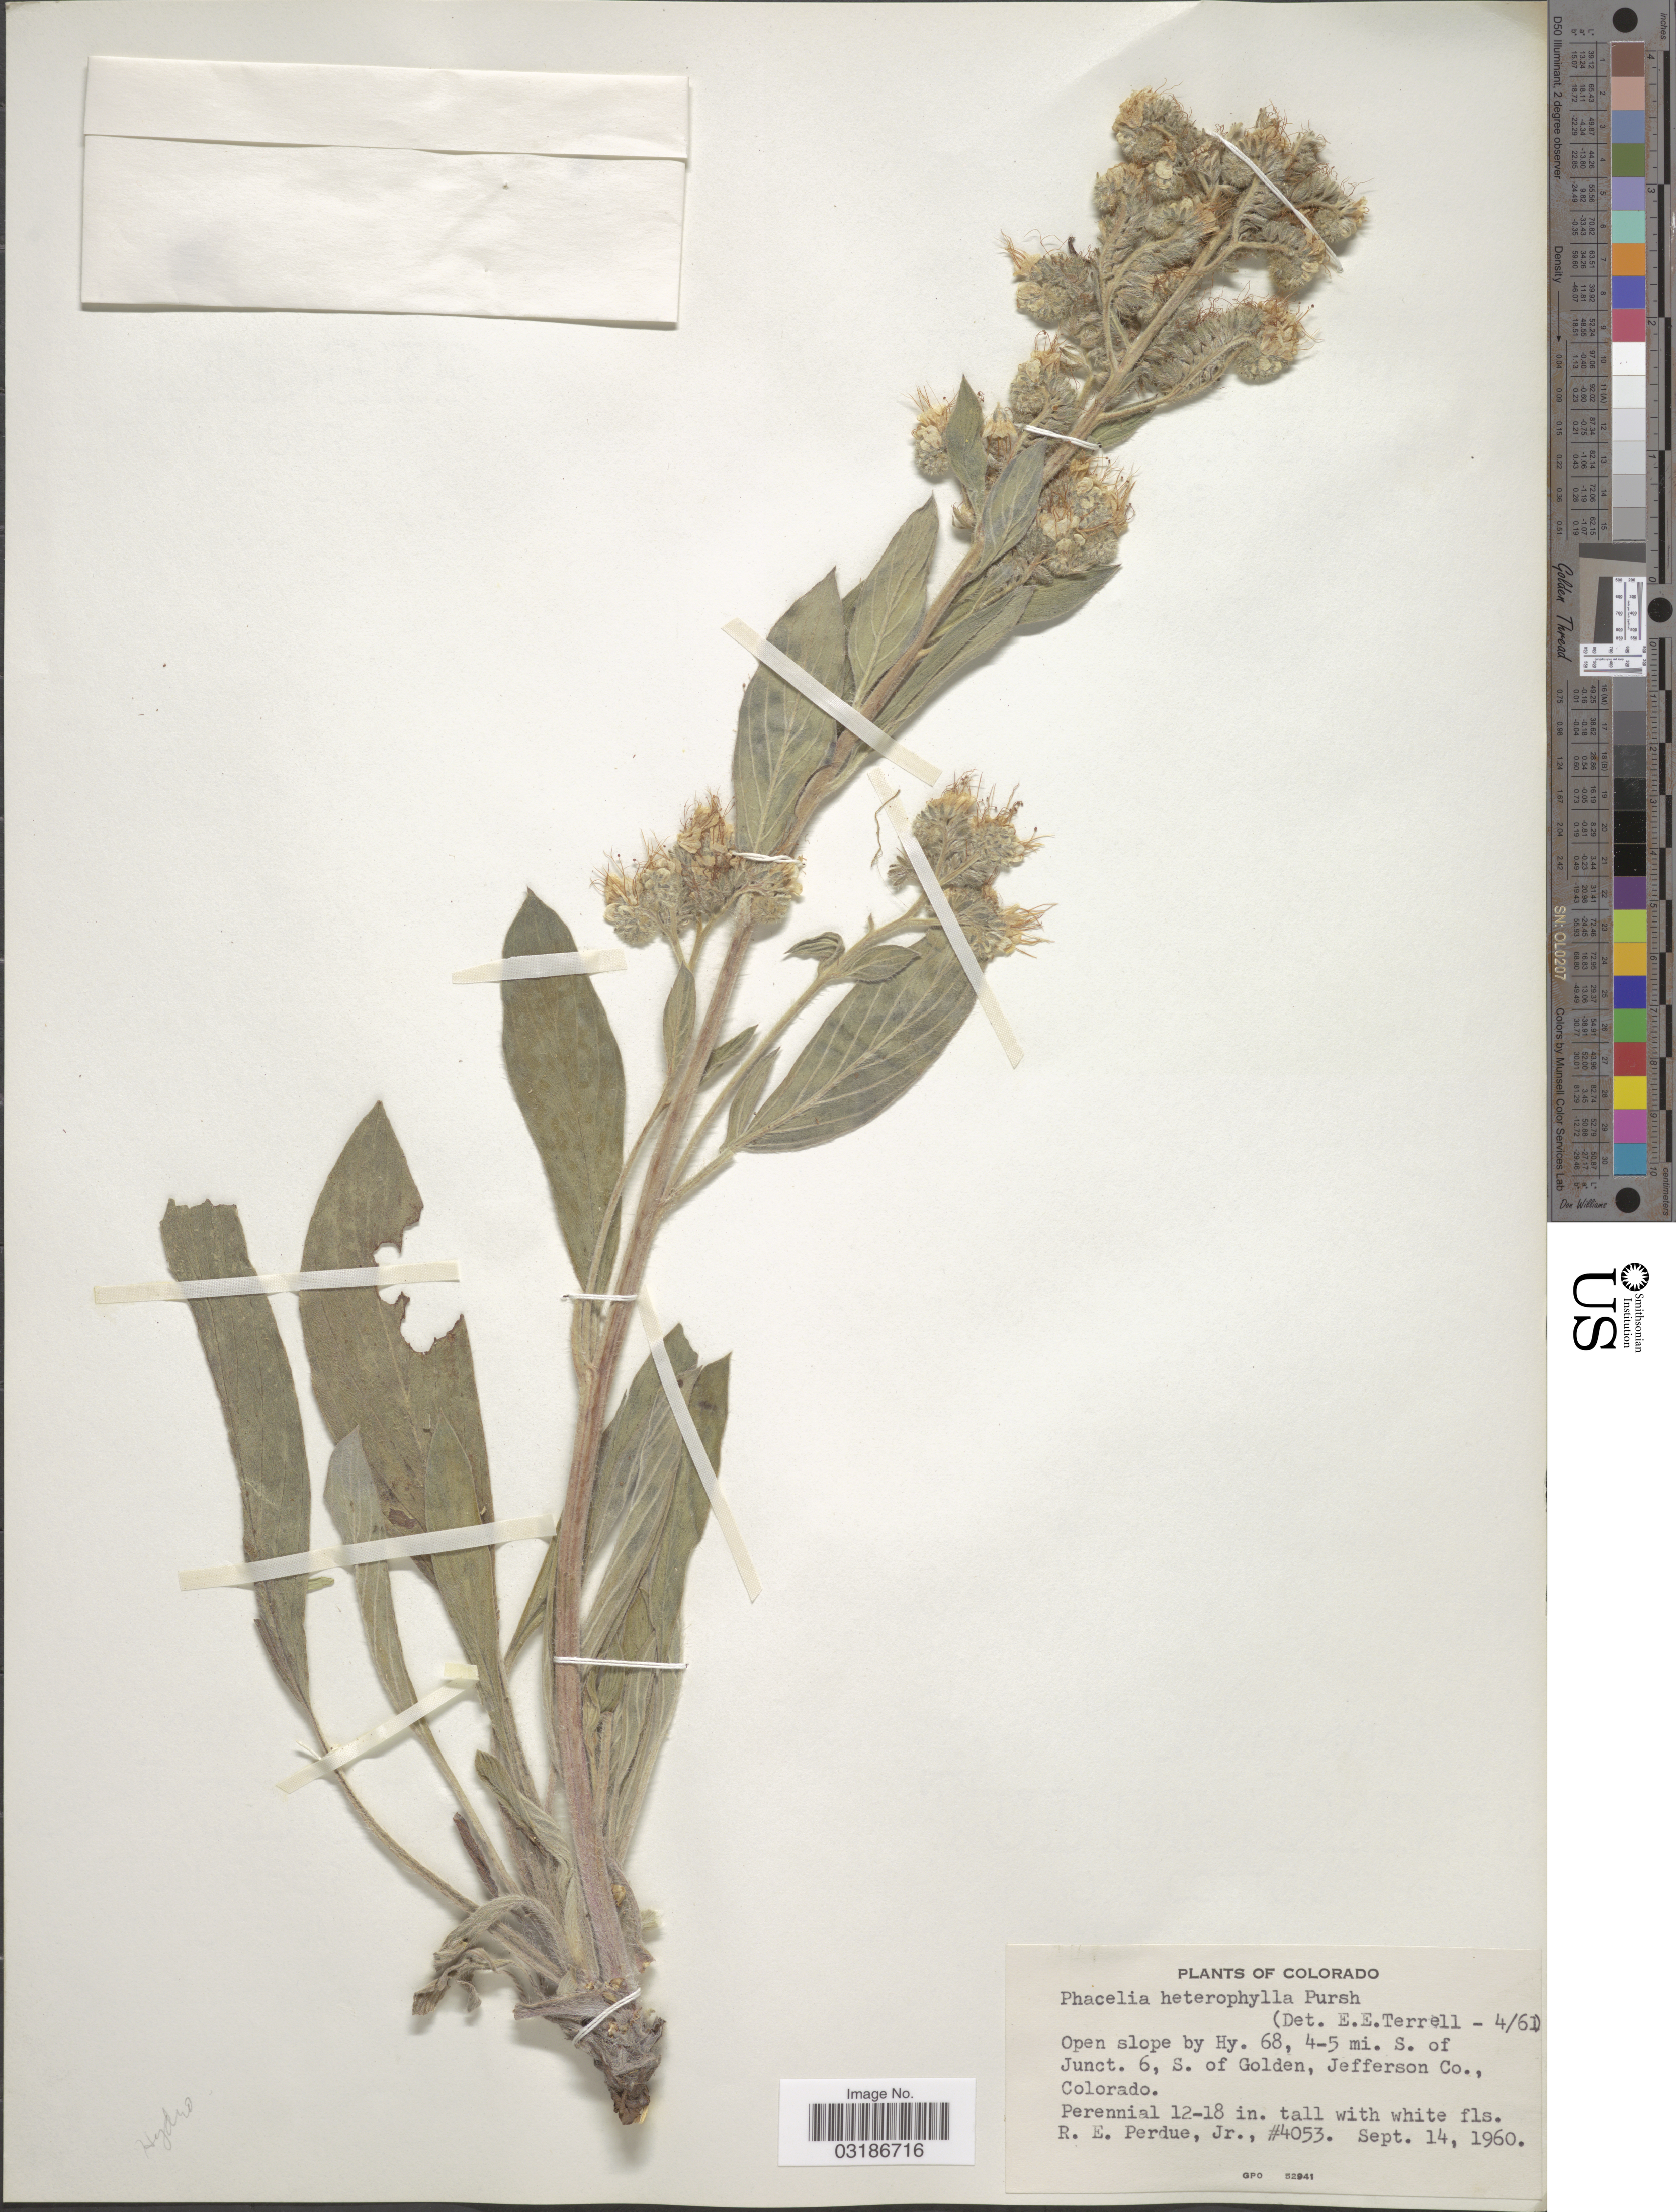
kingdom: Plantae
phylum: Tracheophyta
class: Magnoliopsida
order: Boraginales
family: Hydrophyllaceae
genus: Phacelia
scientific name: Phacelia heterophylla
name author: Pursh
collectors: R. E. Perdue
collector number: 4053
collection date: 1960-09-14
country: United States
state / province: Colorado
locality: Open slope by Hy. 68, 4-5 mi. S. of Junct. 6, S. of Golden, Jefferson Co.